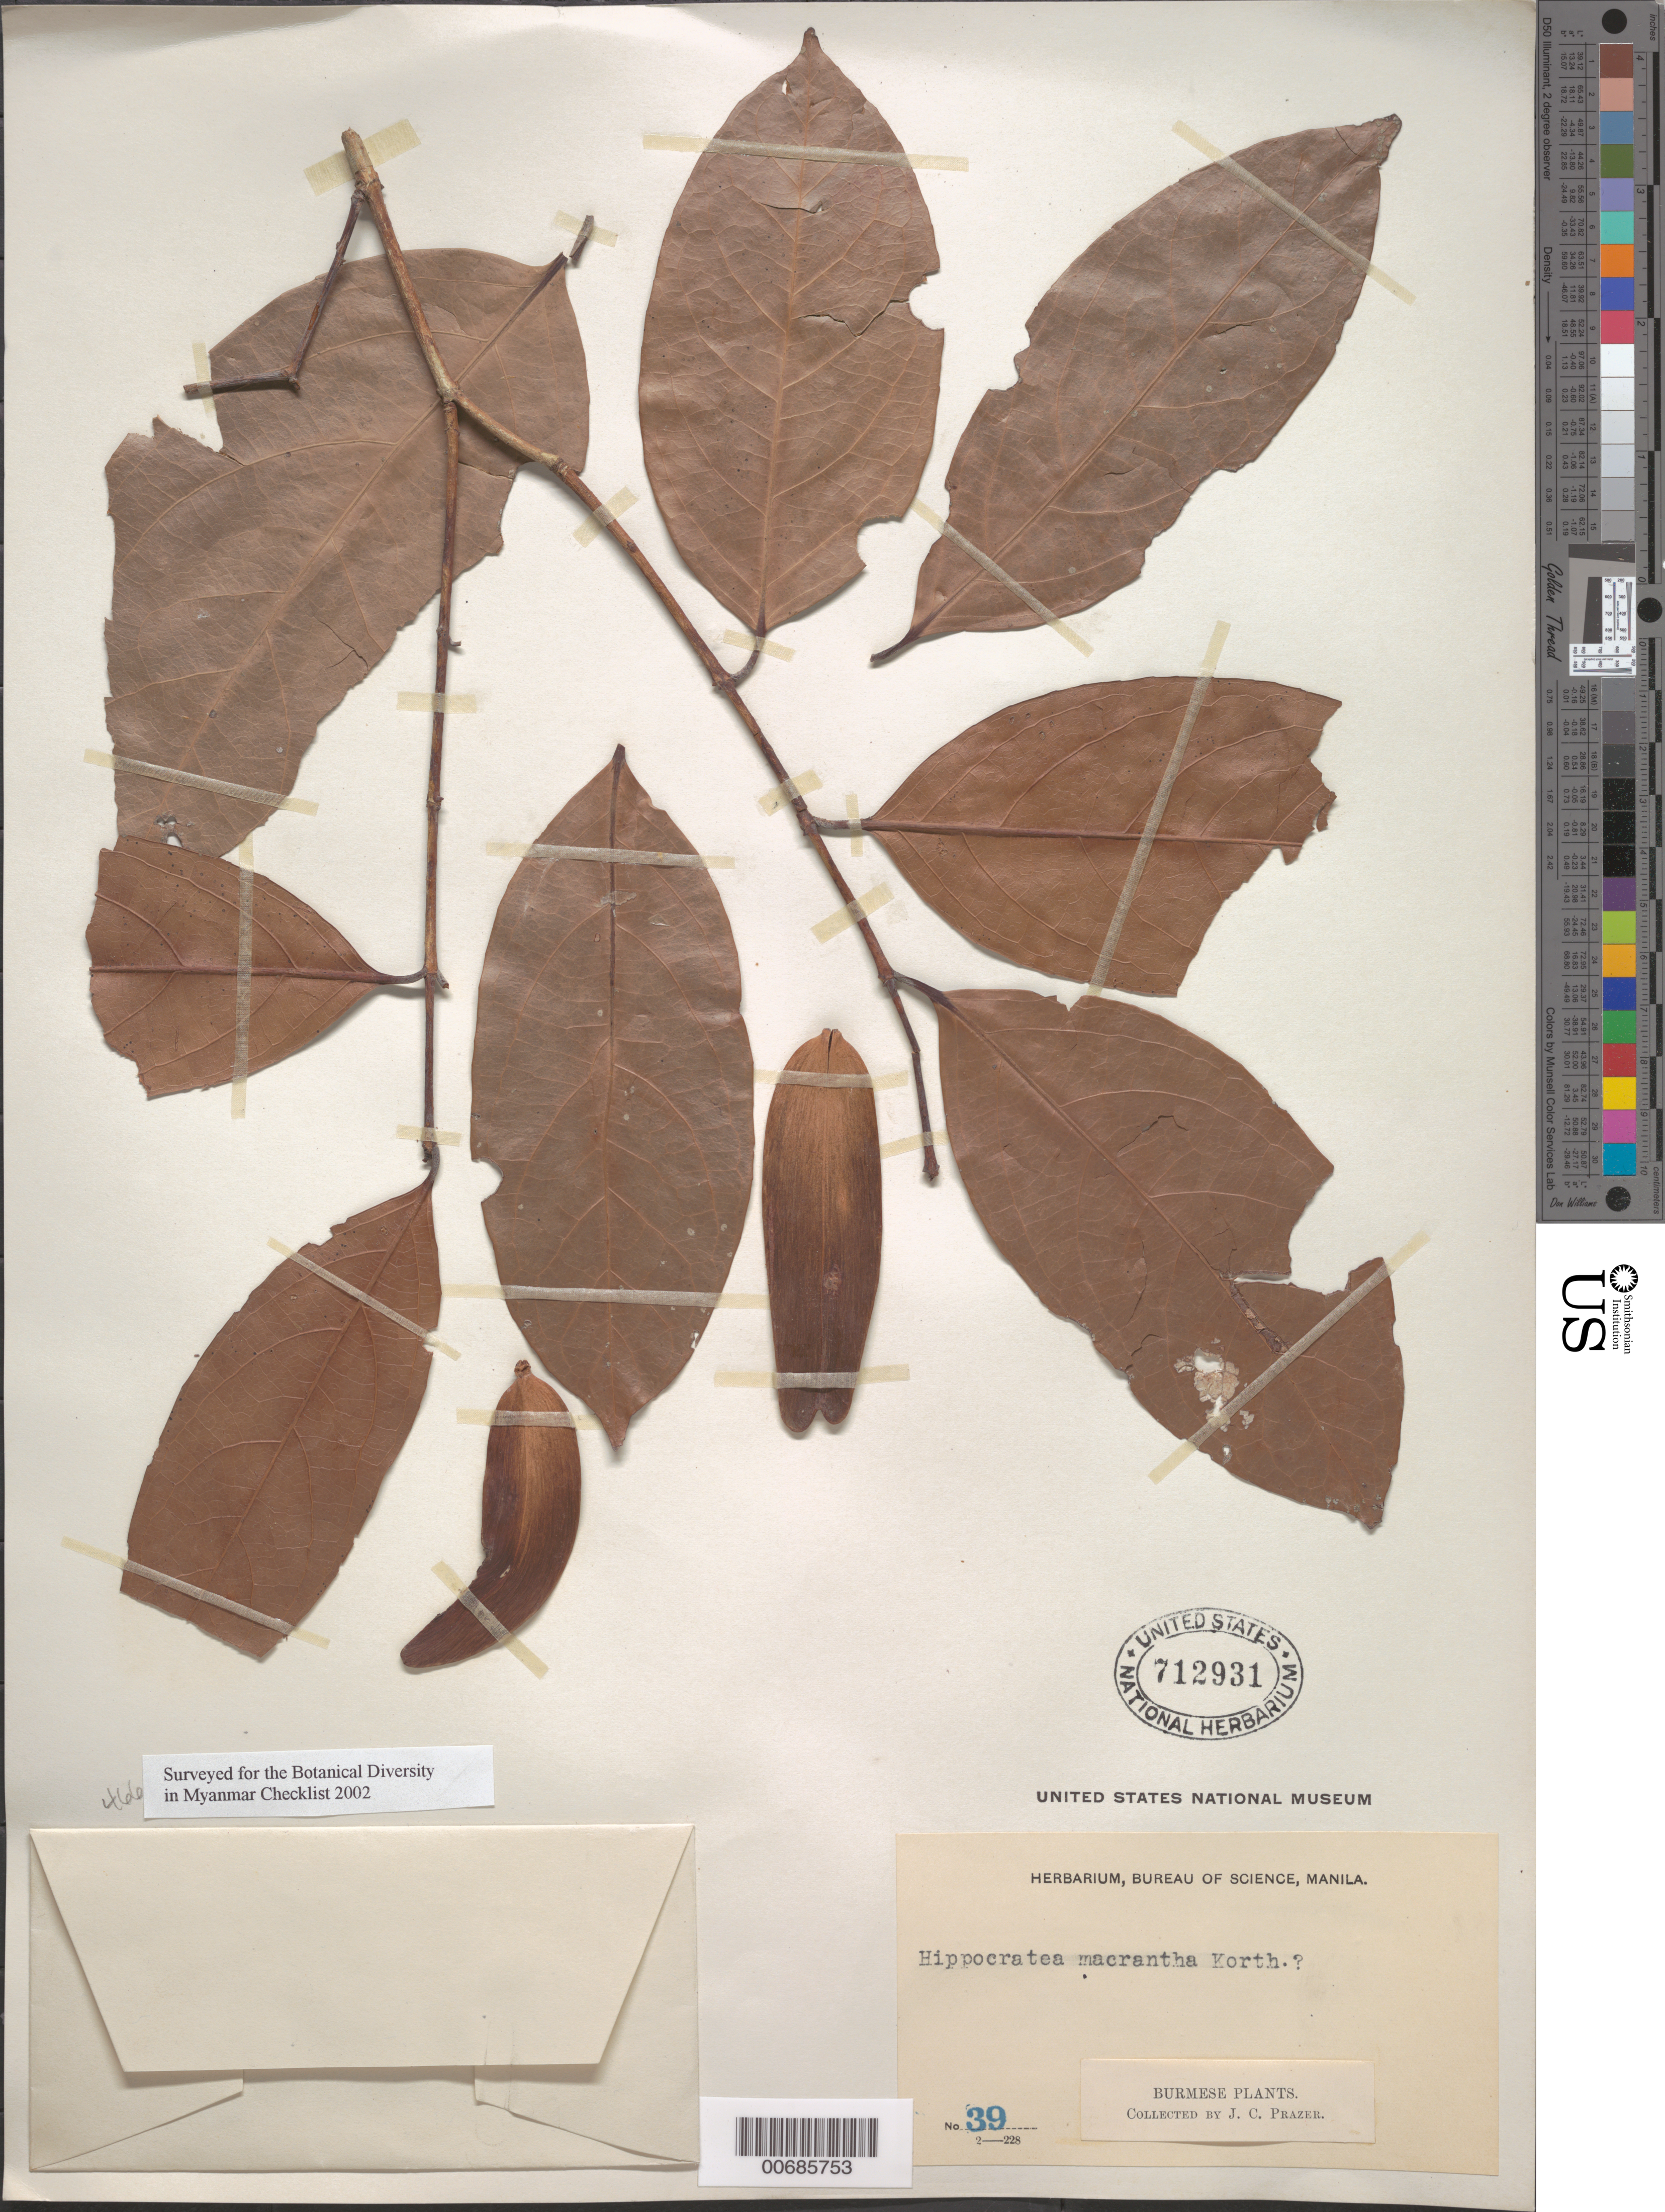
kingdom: Plantae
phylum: Tracheophyta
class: Magnoliopsida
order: Celastrales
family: Celastraceae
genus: Hippocratea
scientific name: Hippocratea macrantha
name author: Korth.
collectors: J. Prazer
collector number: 39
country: Myanmar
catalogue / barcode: US 712931